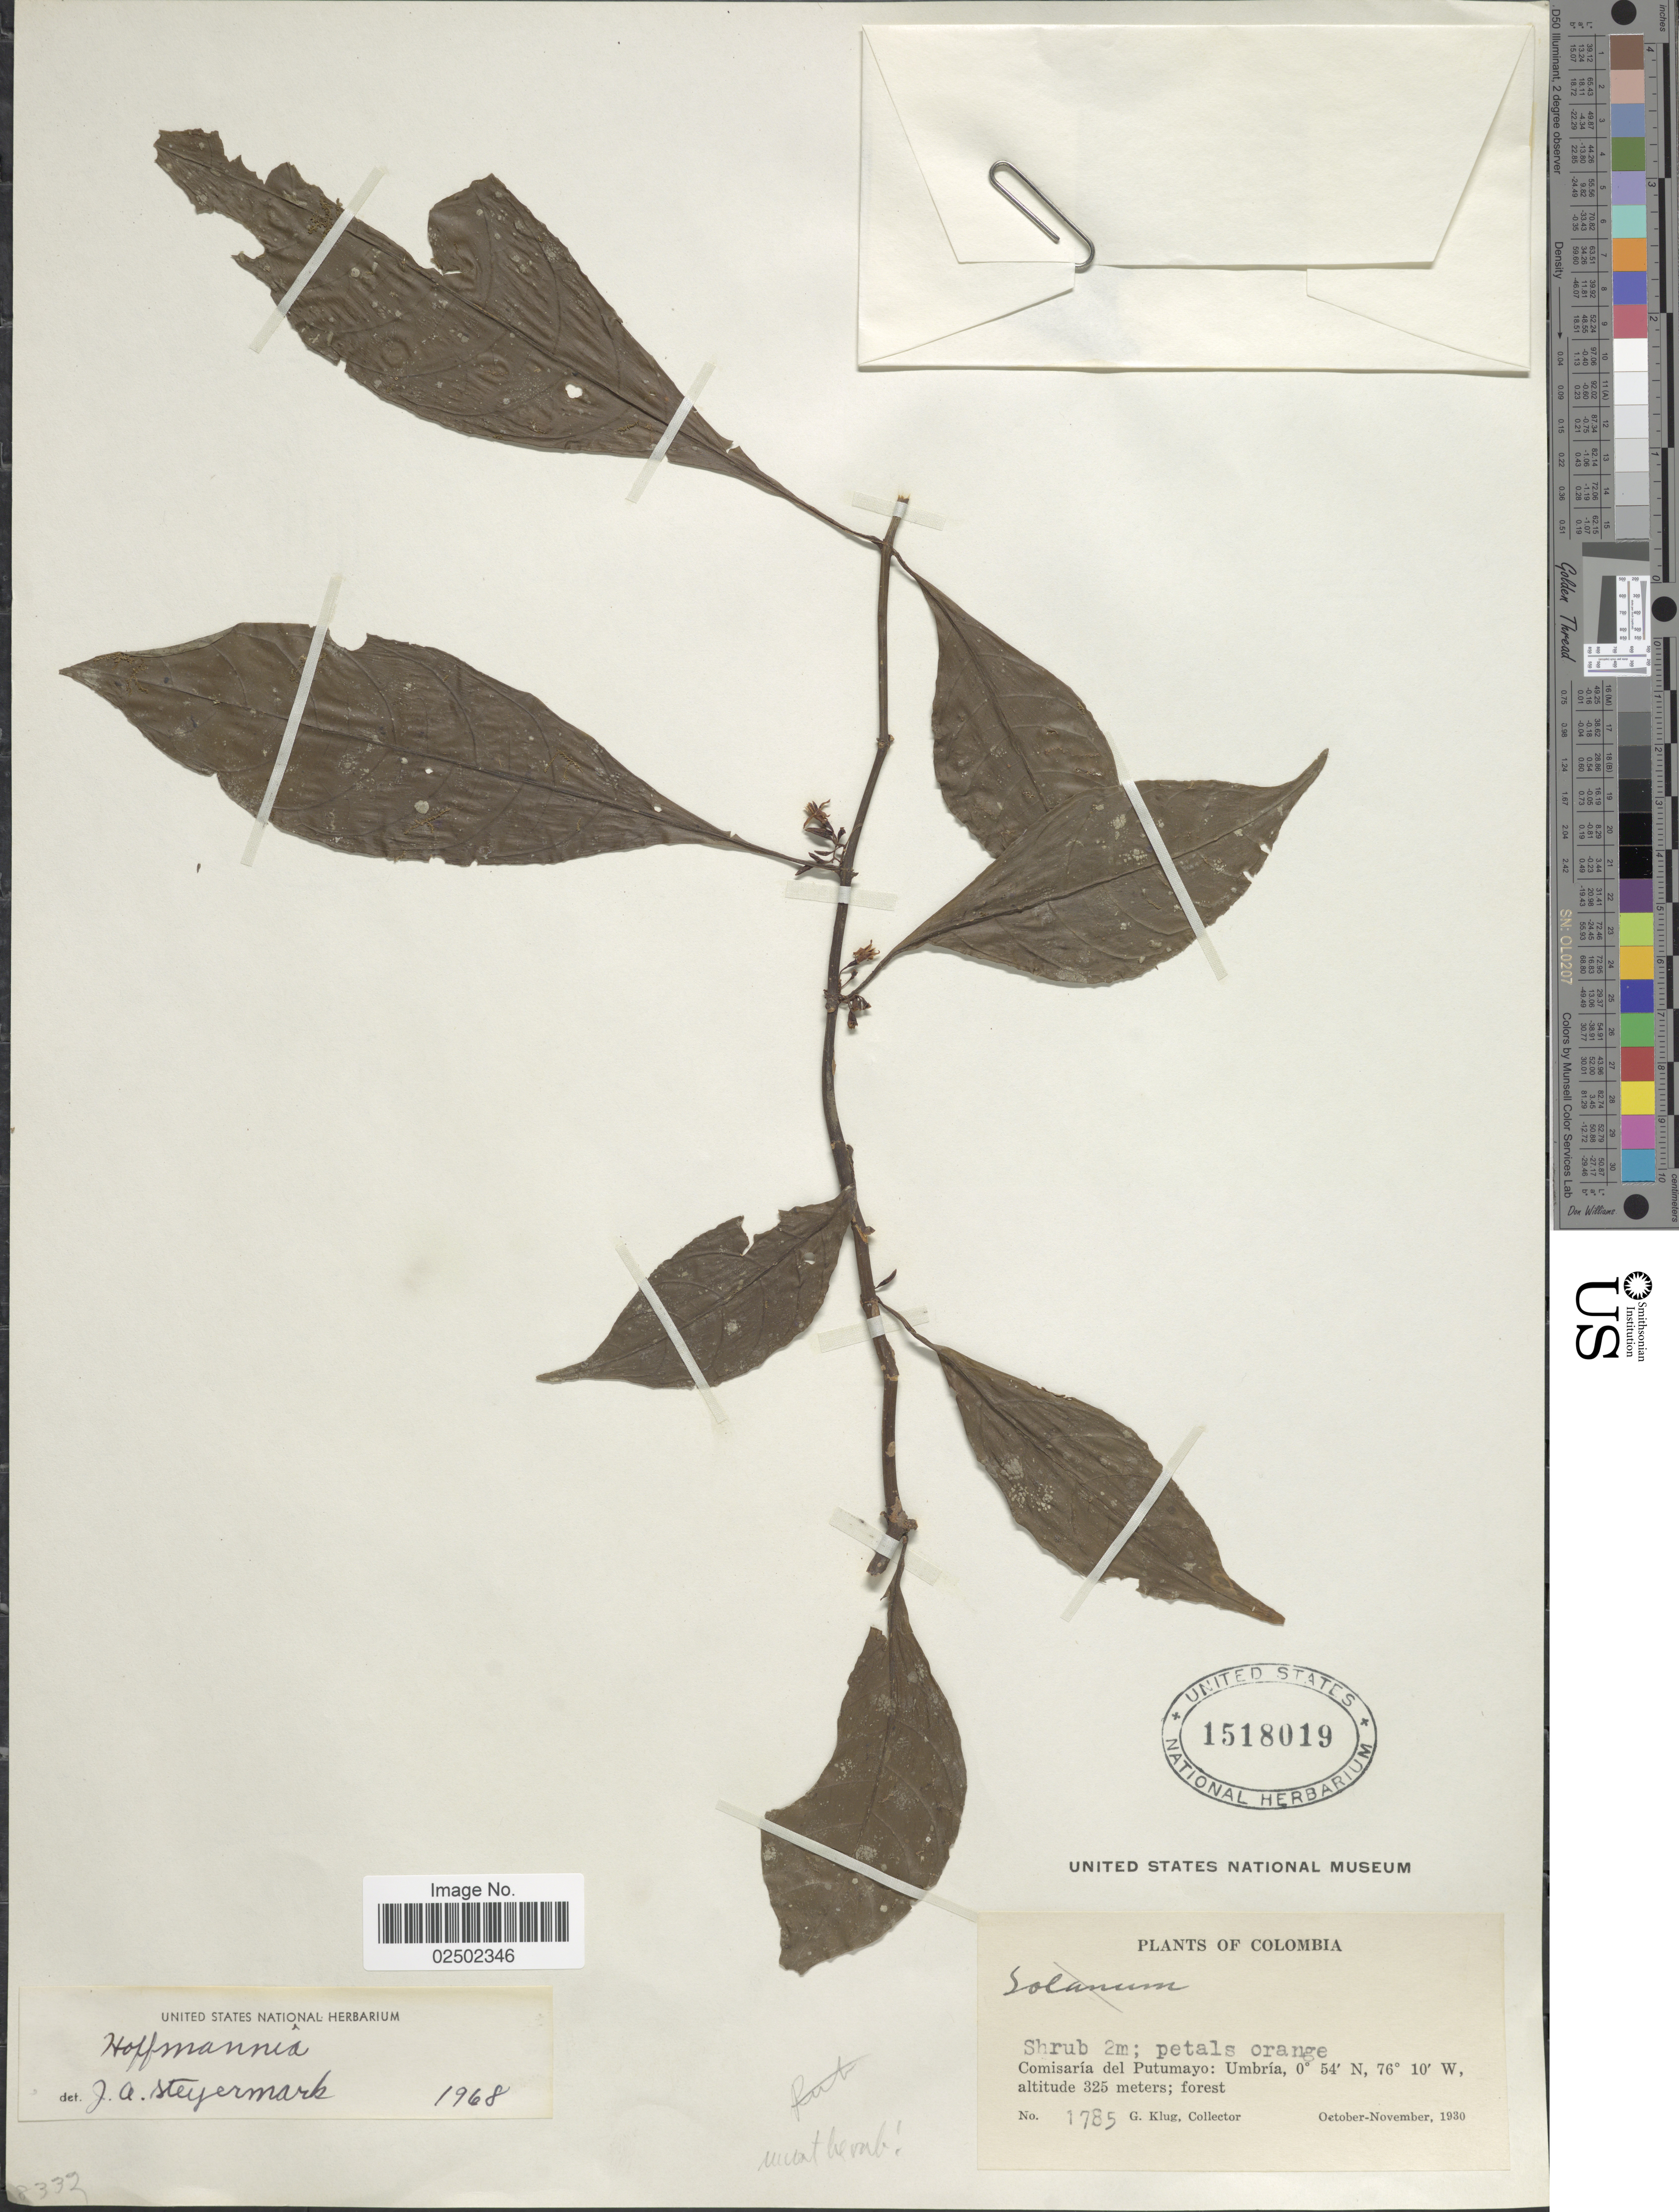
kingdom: Plantae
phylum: Tracheophyta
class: Magnoliopsida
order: Gentianales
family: Rubiaceae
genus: Hoffmannia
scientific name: Hoffmannia sp.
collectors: G. Klug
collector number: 1785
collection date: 1930-10/1930-11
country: Colombia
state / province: Putumayo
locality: Comisaria del Putumayo: Umbria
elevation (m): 325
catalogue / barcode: US 1518019